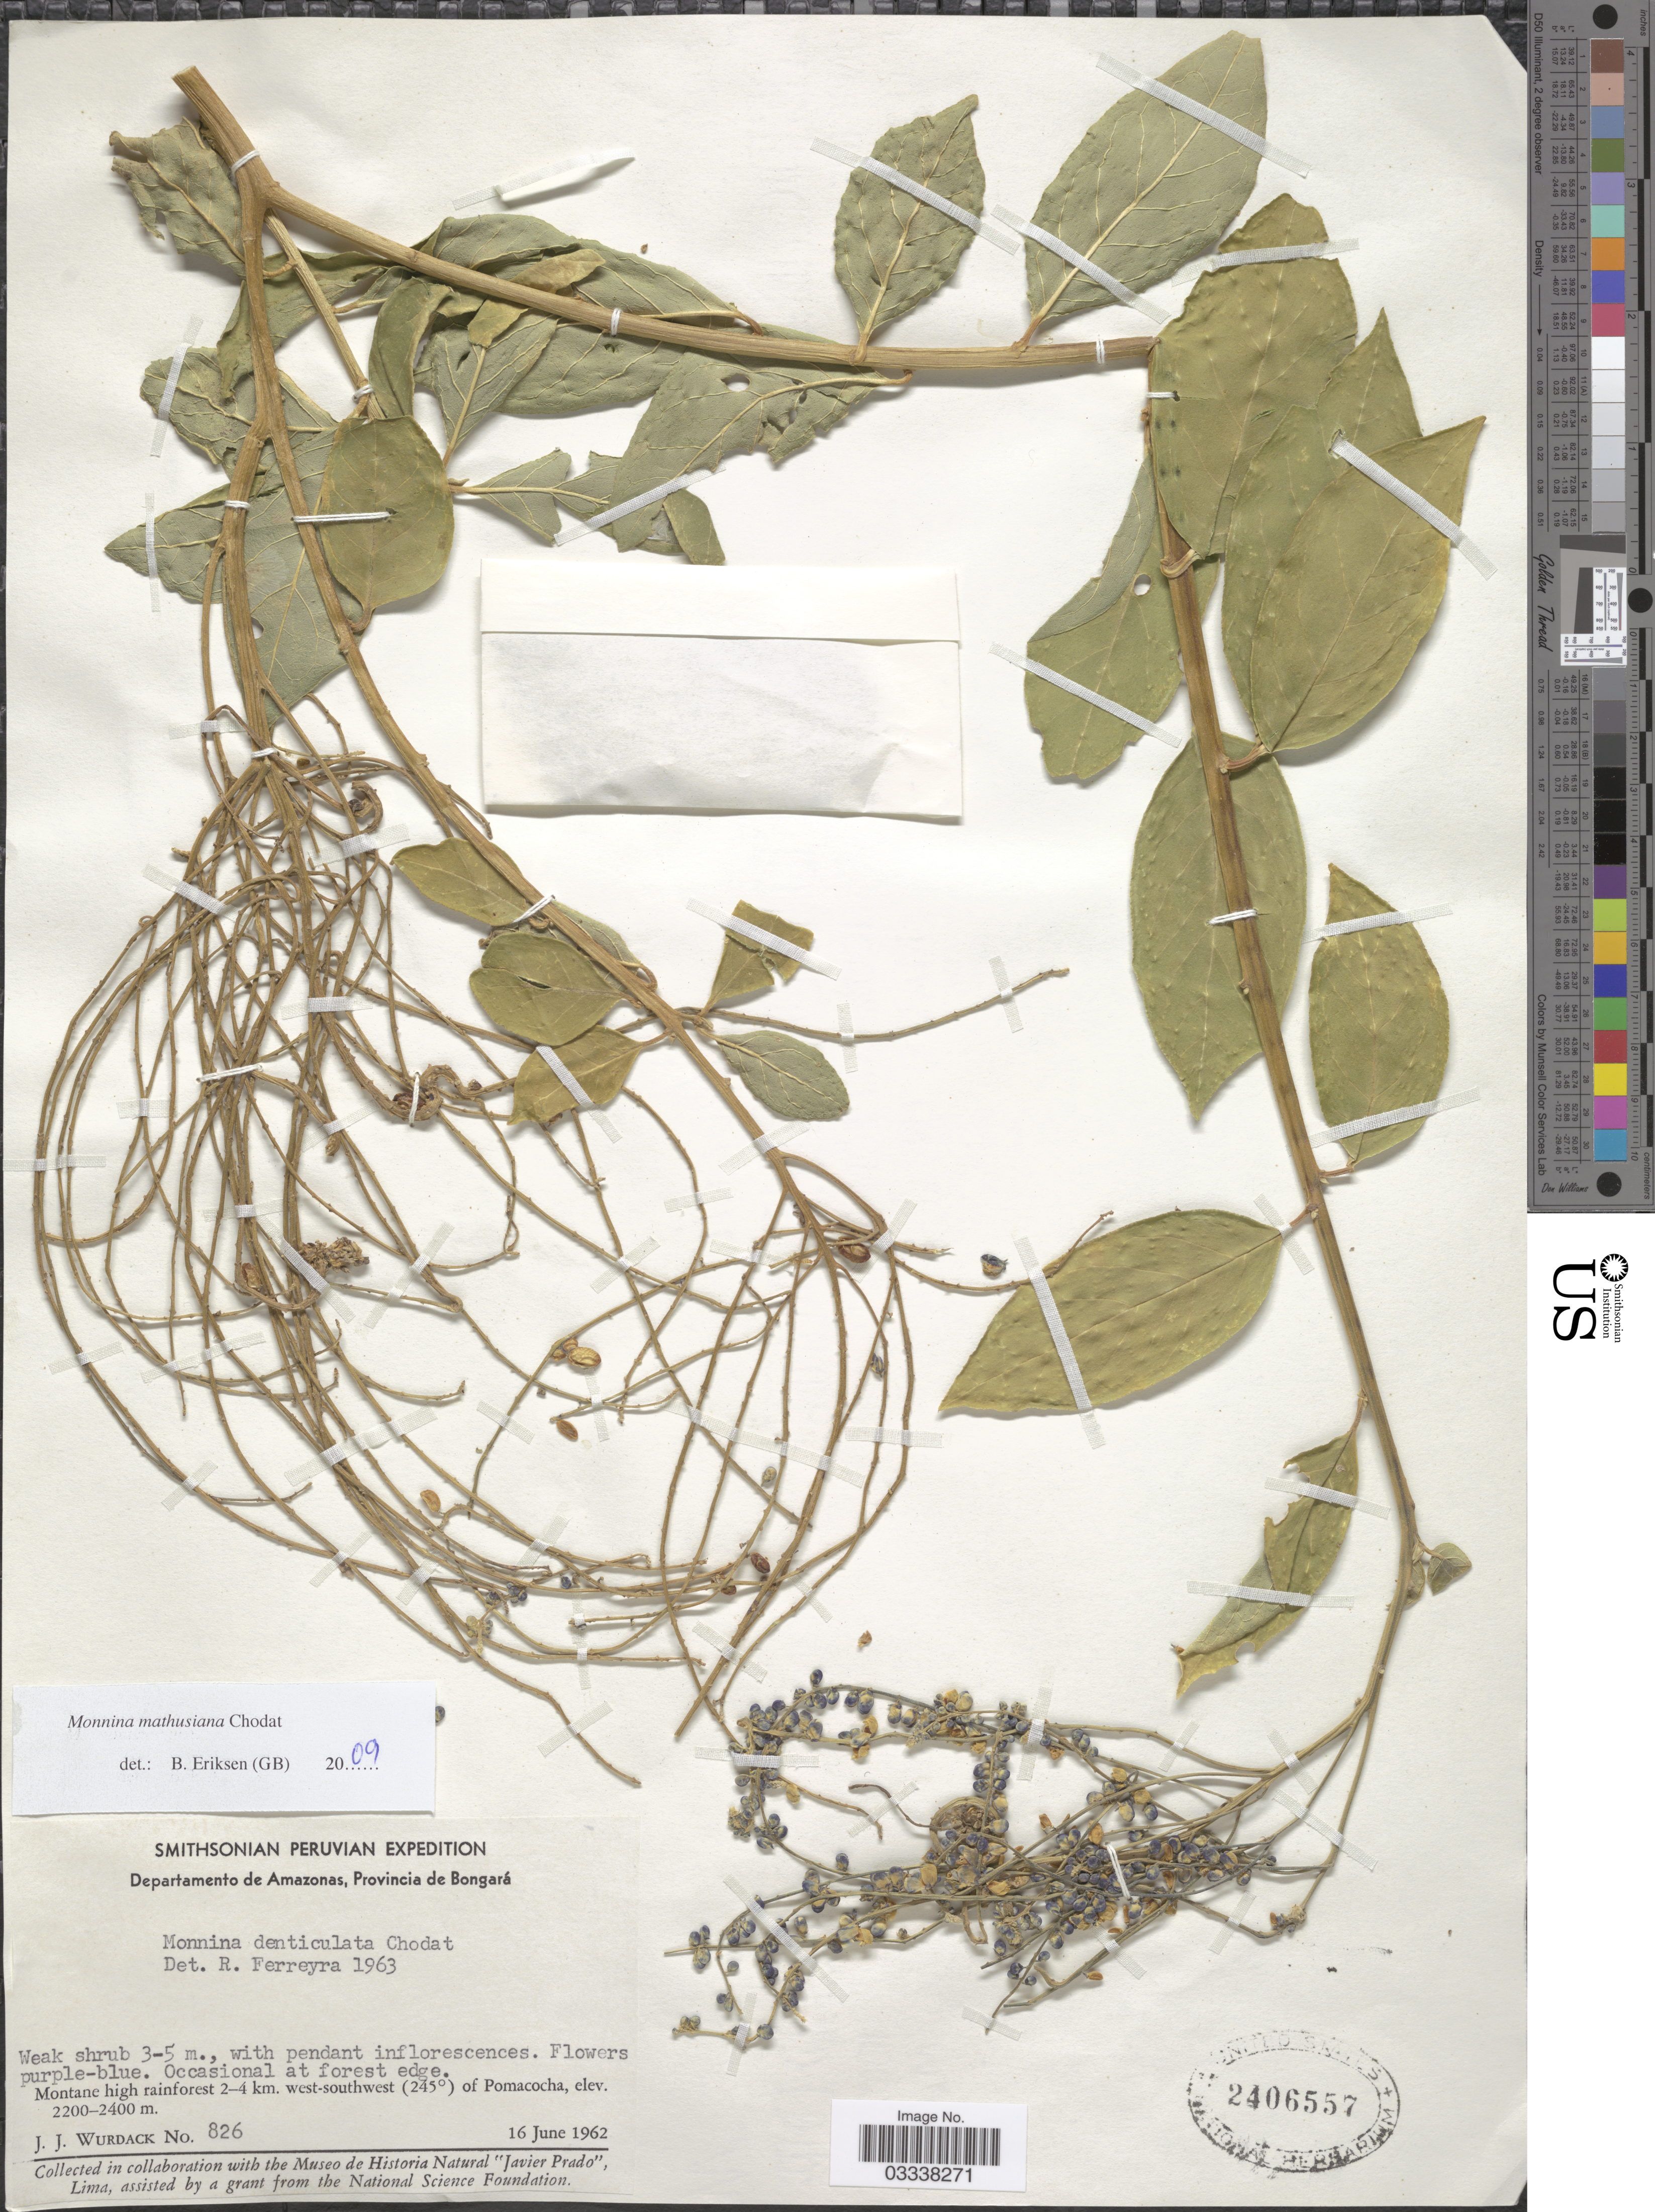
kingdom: Plantae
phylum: Tracheophyta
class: Magnoliopsida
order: Fabales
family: Polygalaceae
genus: Monnina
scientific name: Monnina mathusiana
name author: Chodat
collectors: J. J. Wurdack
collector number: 826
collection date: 1962-06-16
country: Peru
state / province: Amazonas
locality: Departamento de Amazonas, Provincia de Bongará. Montane high rainforest 2-4 km. west-southwest (245°) of Pomacocha.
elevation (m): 2200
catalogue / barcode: US 2406557